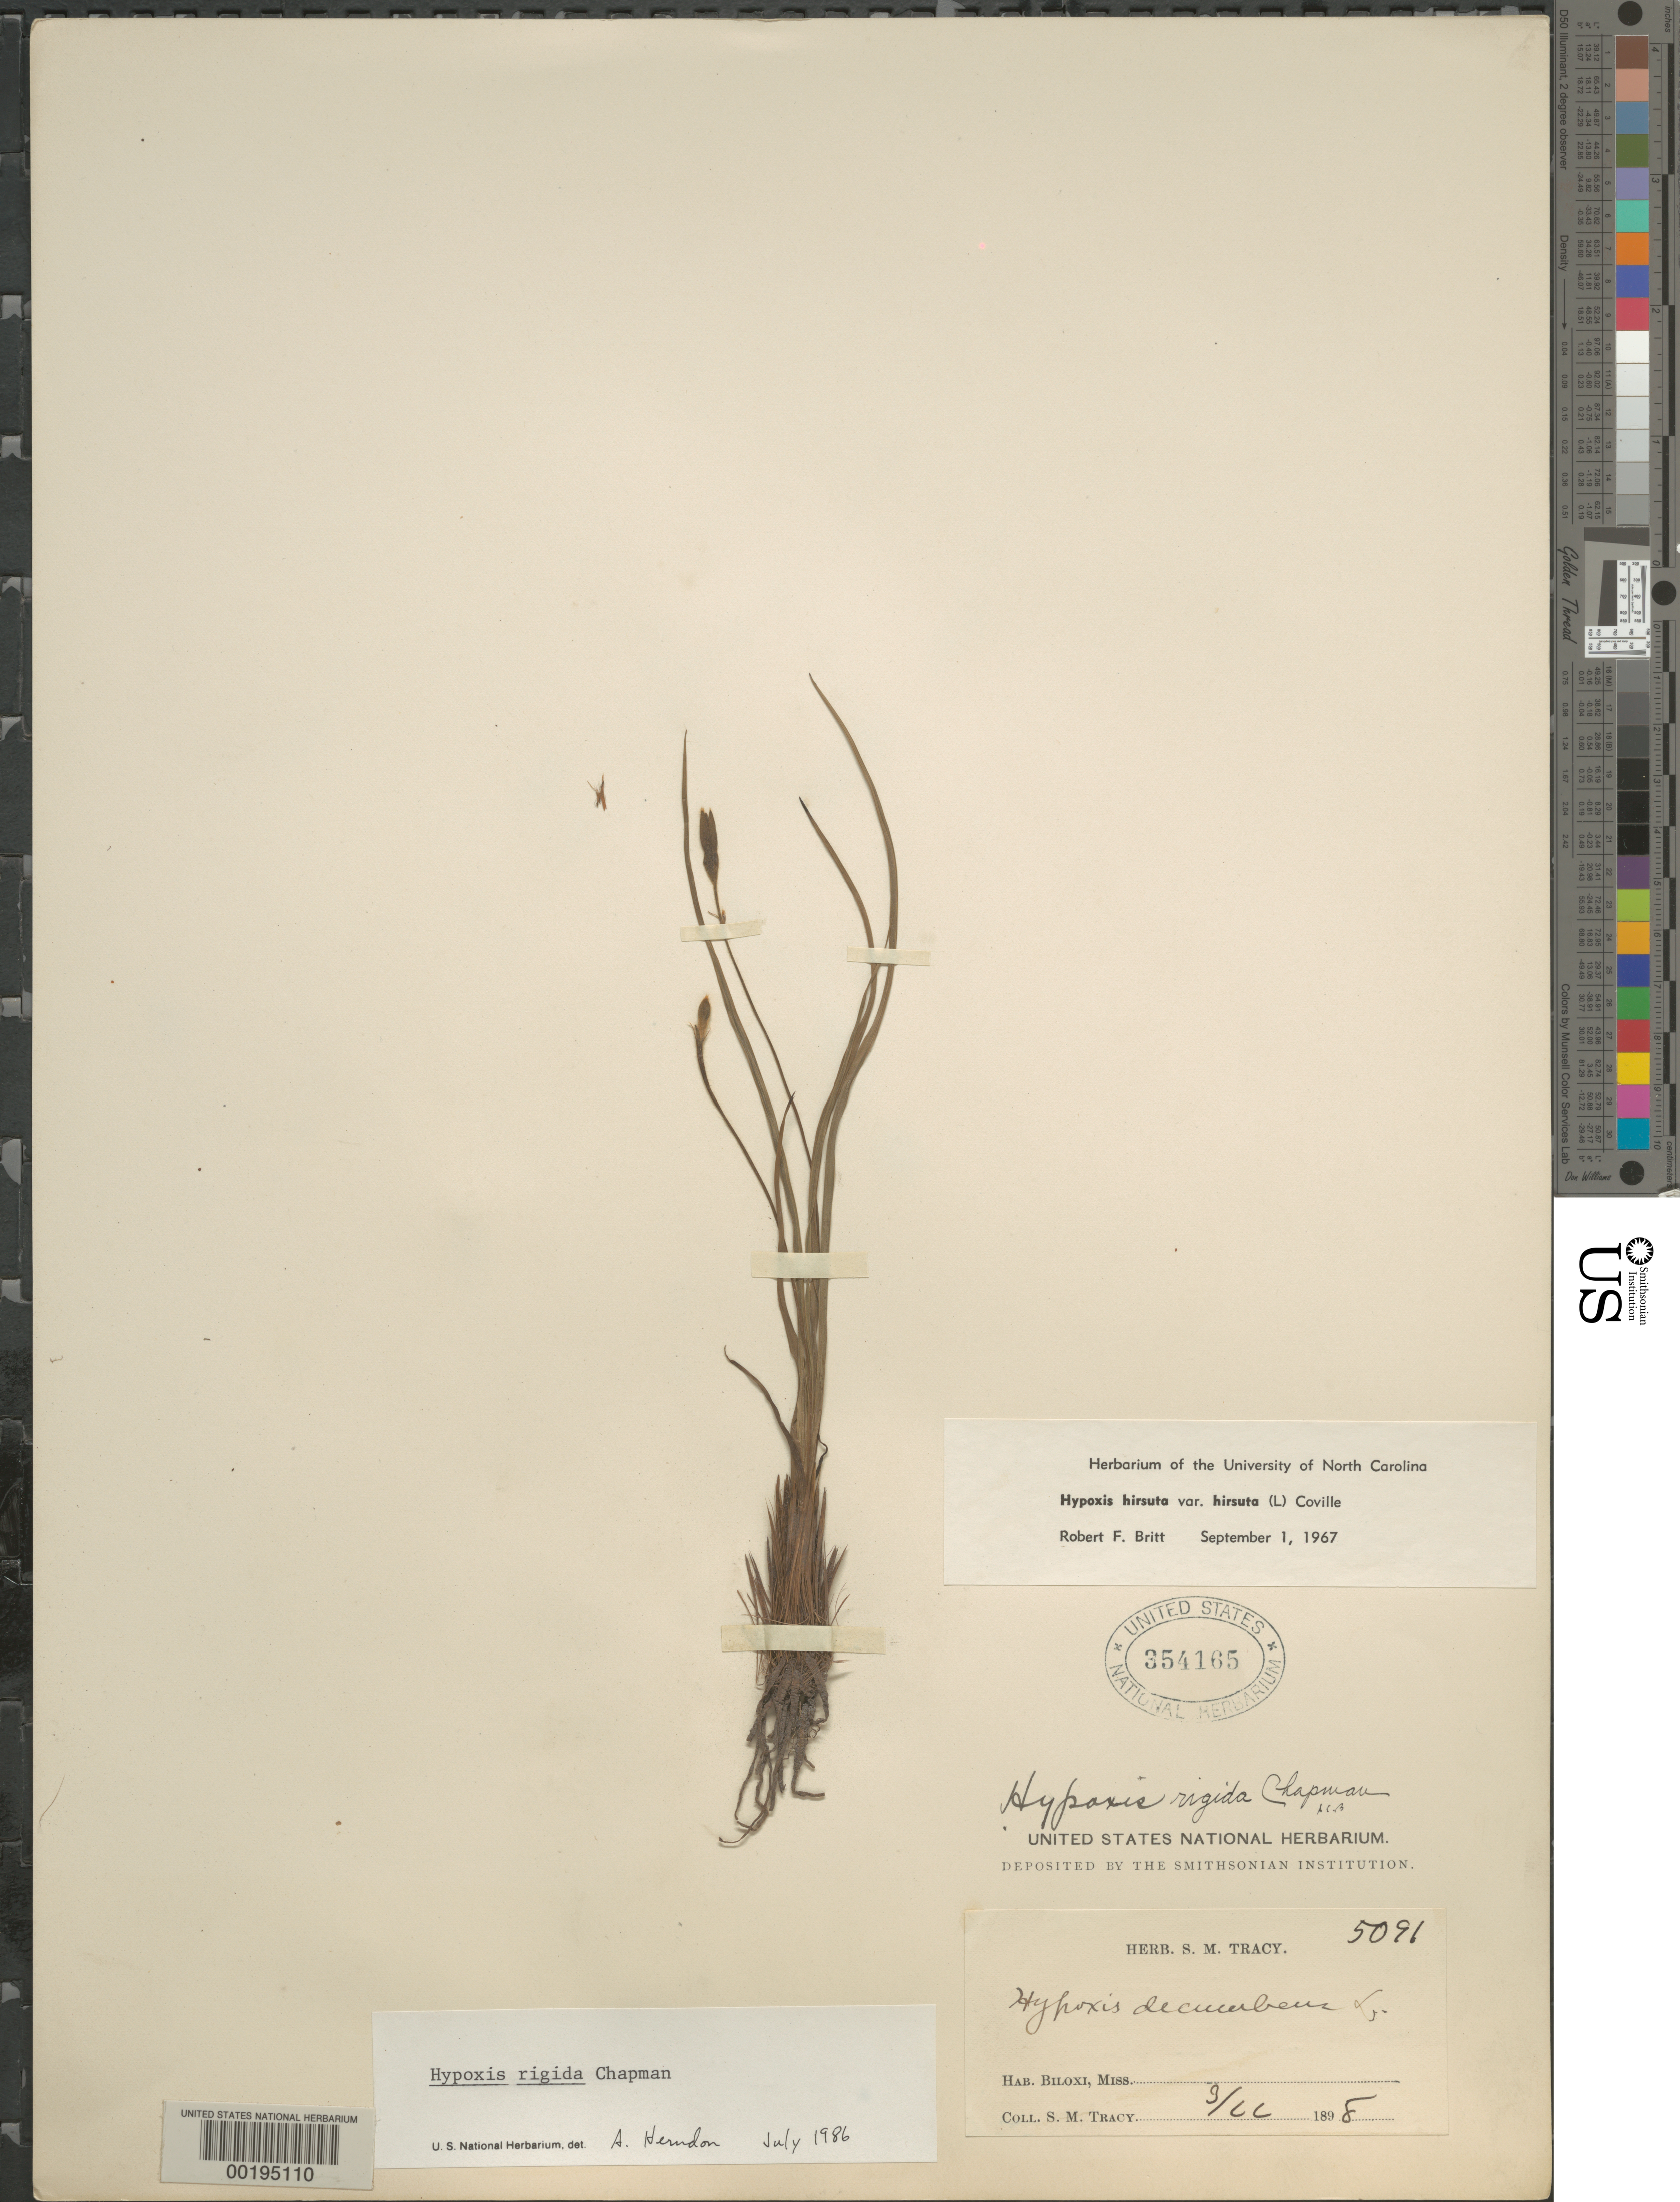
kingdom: Plantae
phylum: Tracheophyta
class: Liliopsida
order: Asparagales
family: Hypoxidaceae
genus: Hypoxis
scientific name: Hypoxis rigida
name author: Chapm.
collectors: S. M. Tracy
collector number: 5091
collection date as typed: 22 Aug 1898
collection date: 1898-08-22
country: United States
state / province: Mississippi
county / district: Harrison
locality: Biloxi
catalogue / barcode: US 354165